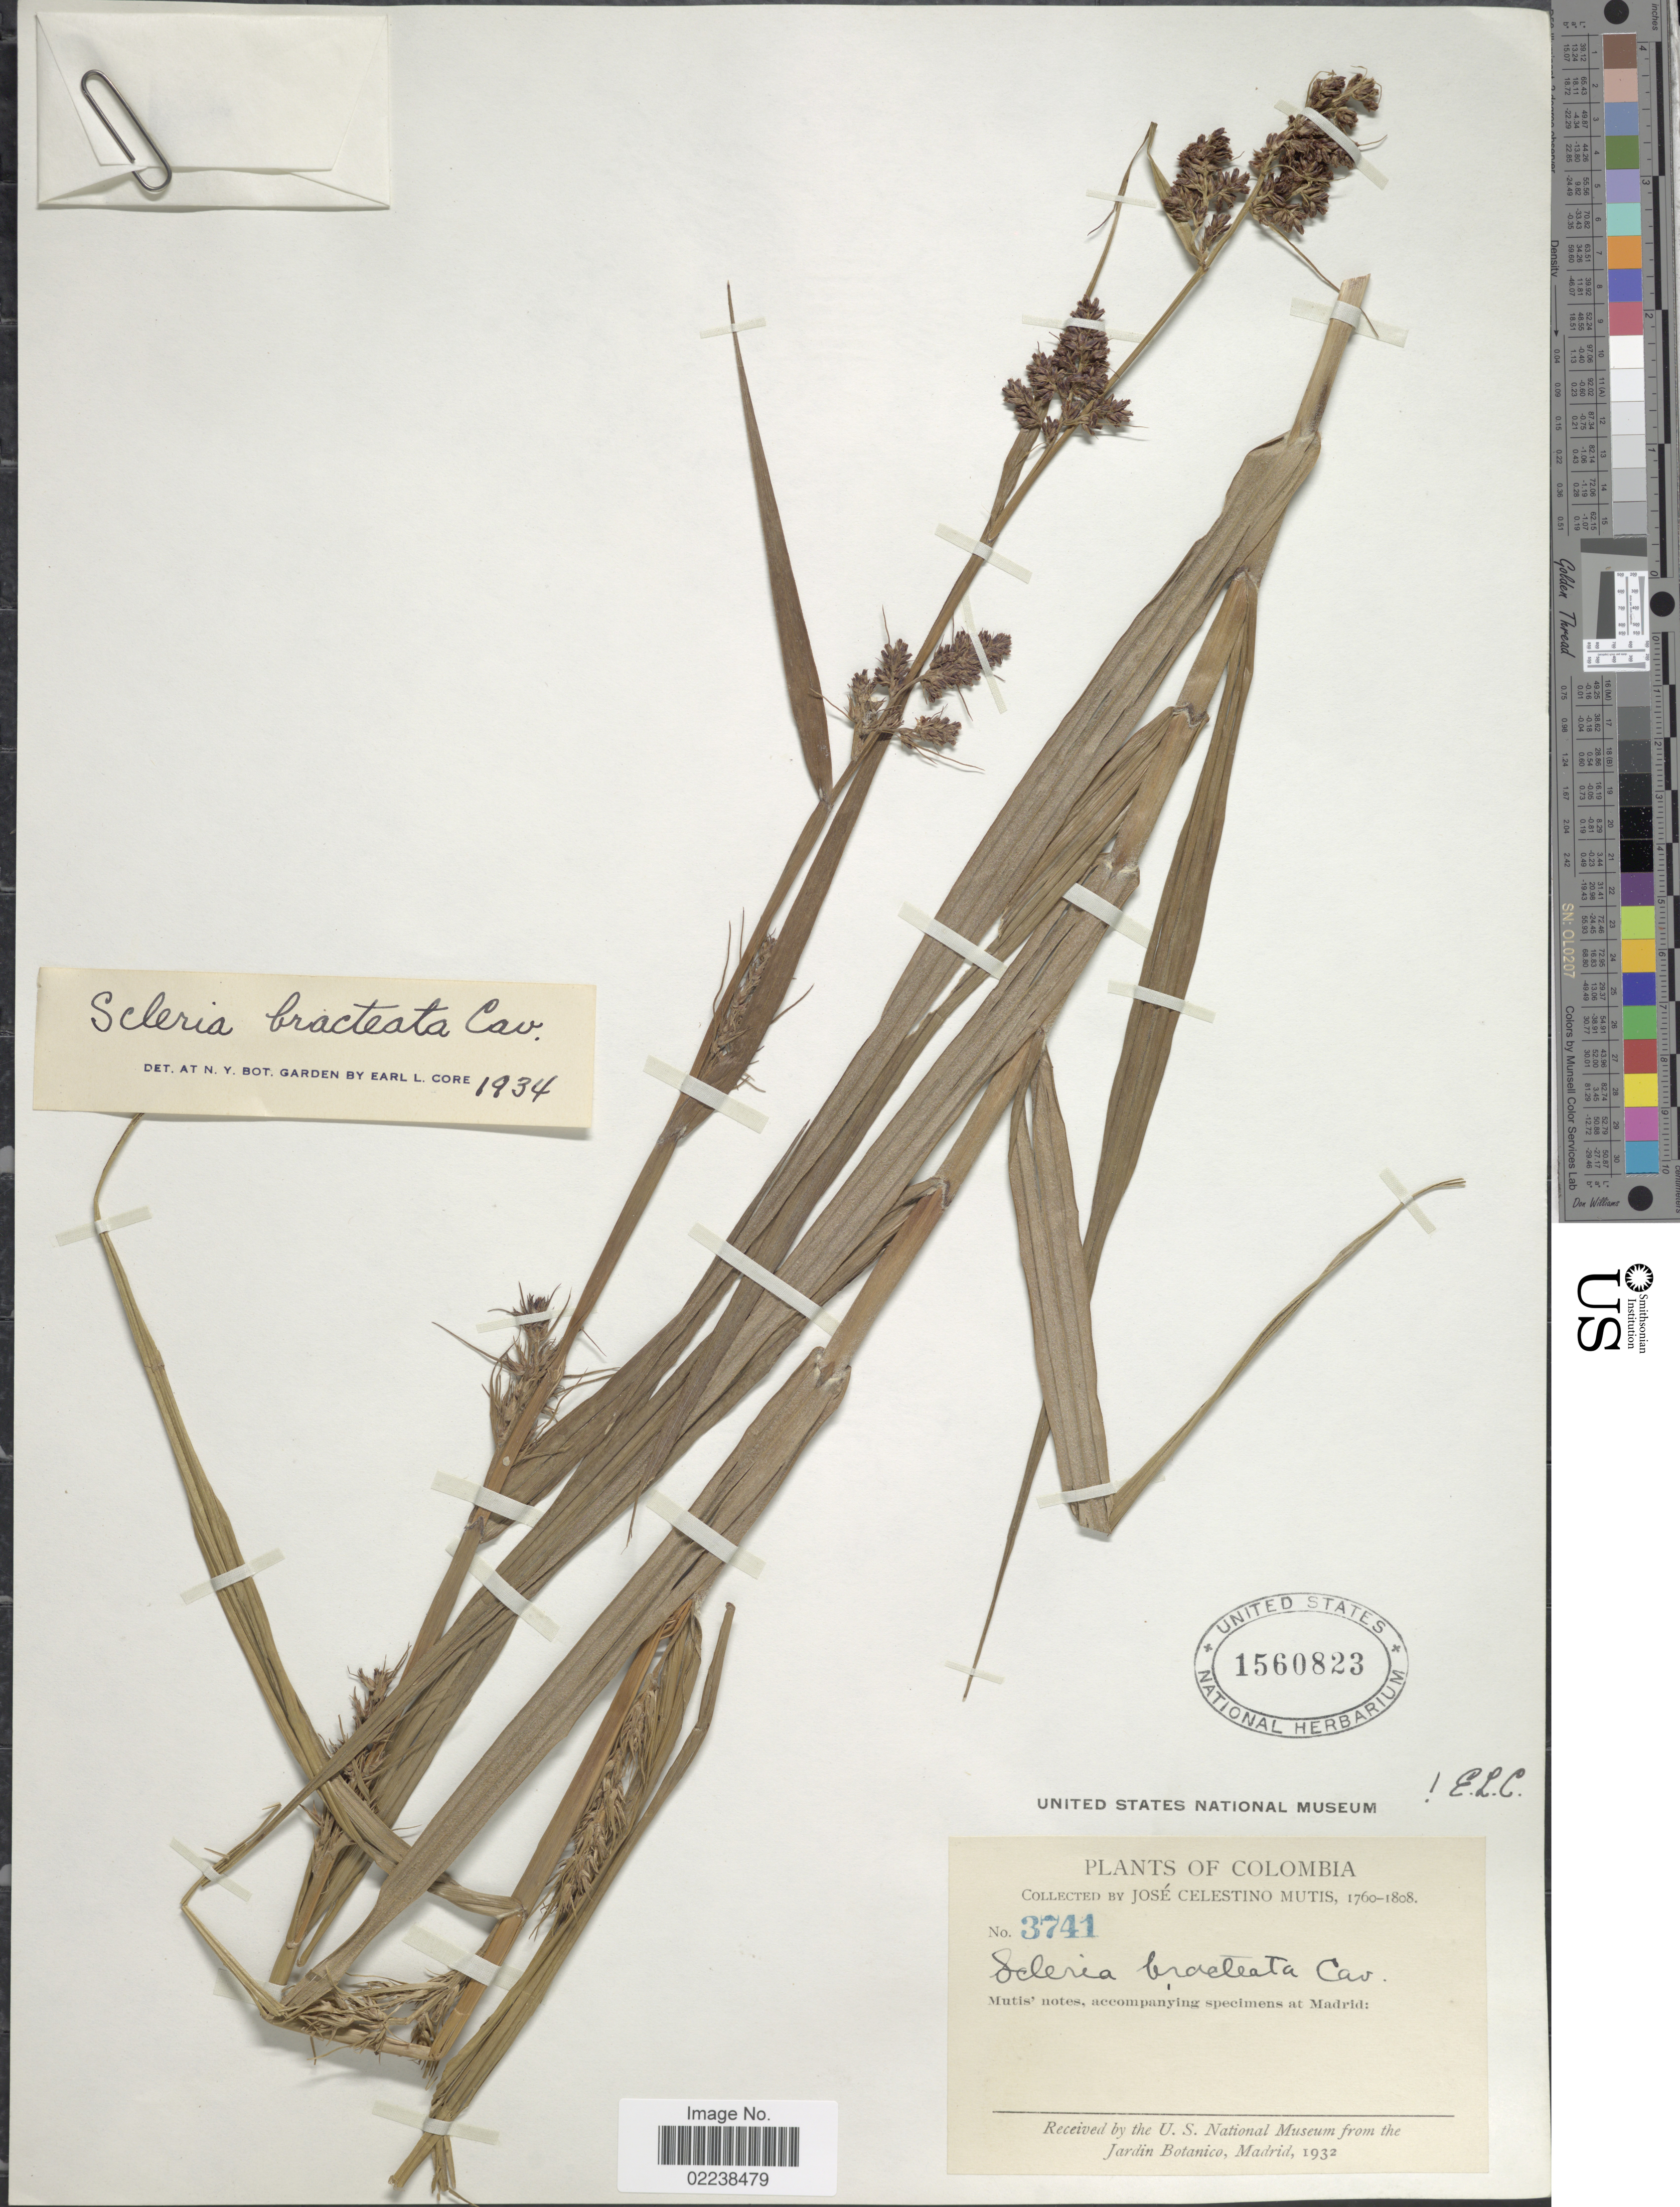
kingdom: Plantae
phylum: Tracheophyta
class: Liliopsida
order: Poales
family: Cyperaceae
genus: Scleria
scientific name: Scleria bracteata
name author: Cav.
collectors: J. C. B. Mutis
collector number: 3741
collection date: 1760/1808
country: Colombia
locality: Colombia,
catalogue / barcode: US 1560823